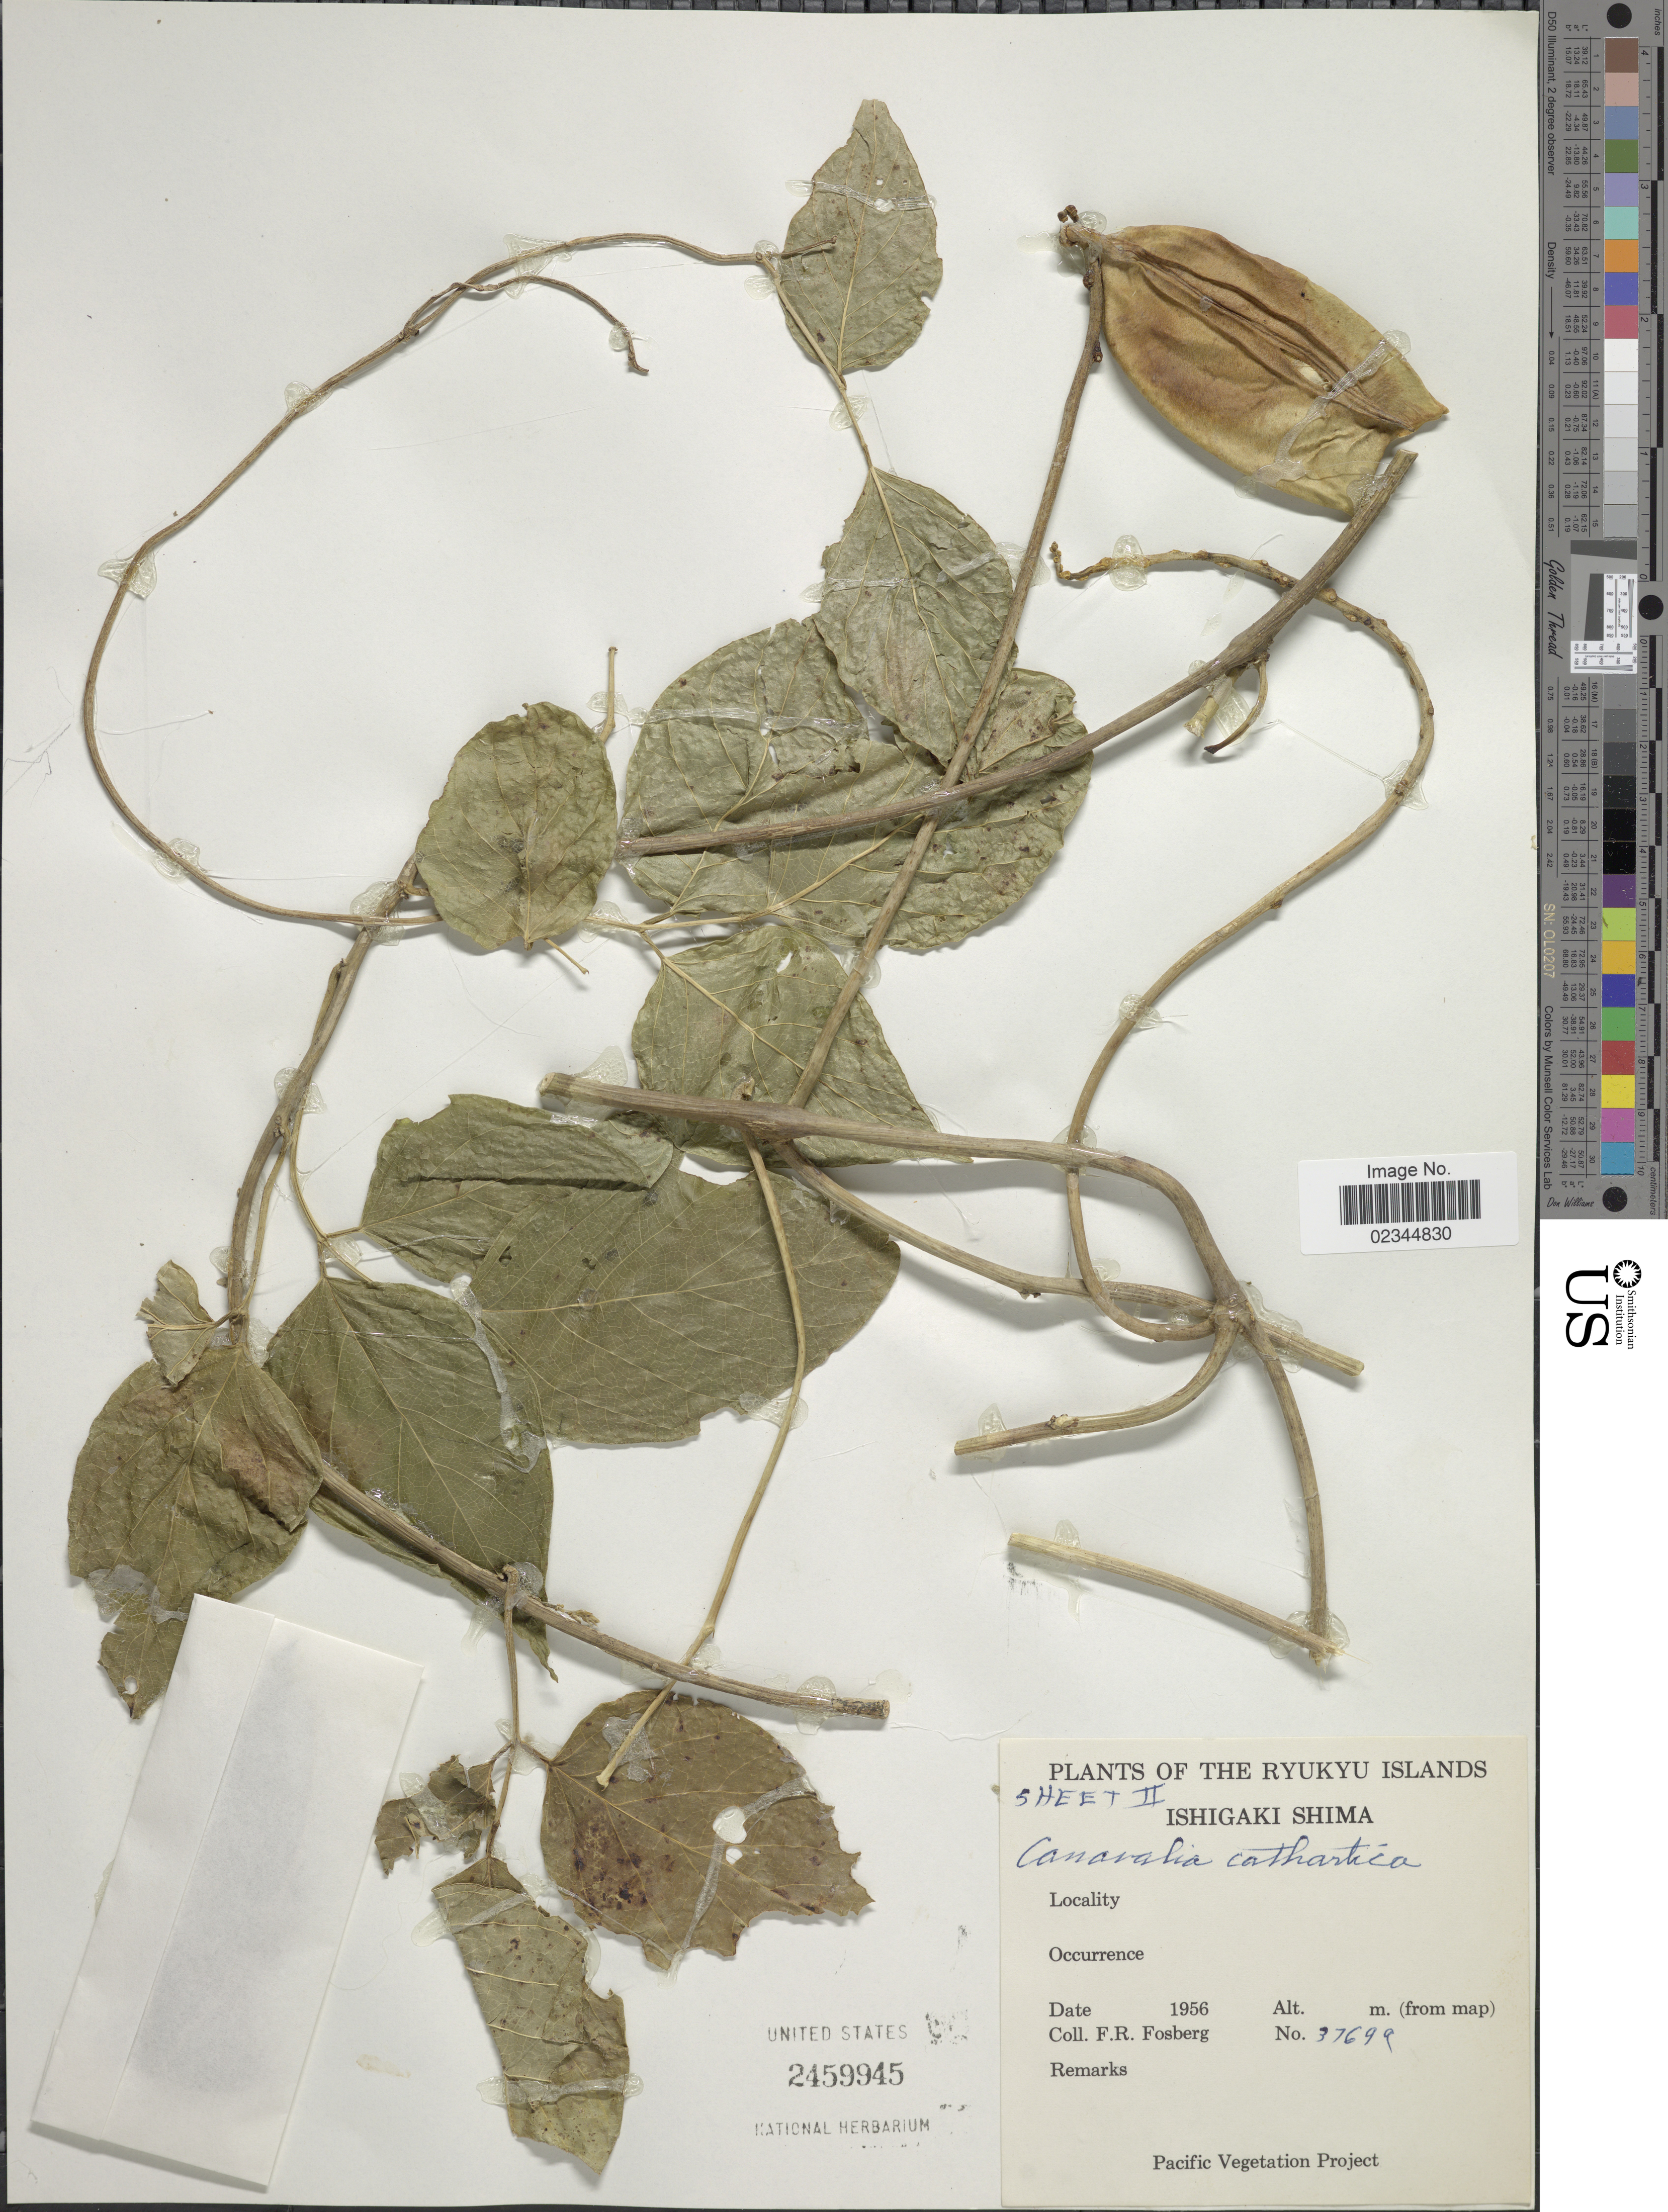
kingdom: Plantae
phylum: Tracheophyta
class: Magnoliopsida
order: Fabales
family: Fabaceae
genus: Canavalia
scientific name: Canavalia cathartica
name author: Thouars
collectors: F. R. Fosberg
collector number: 3769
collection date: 1956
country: Japan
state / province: Okinawa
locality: Ryukyu Islands. Ishigaki Shima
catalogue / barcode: US 2459945